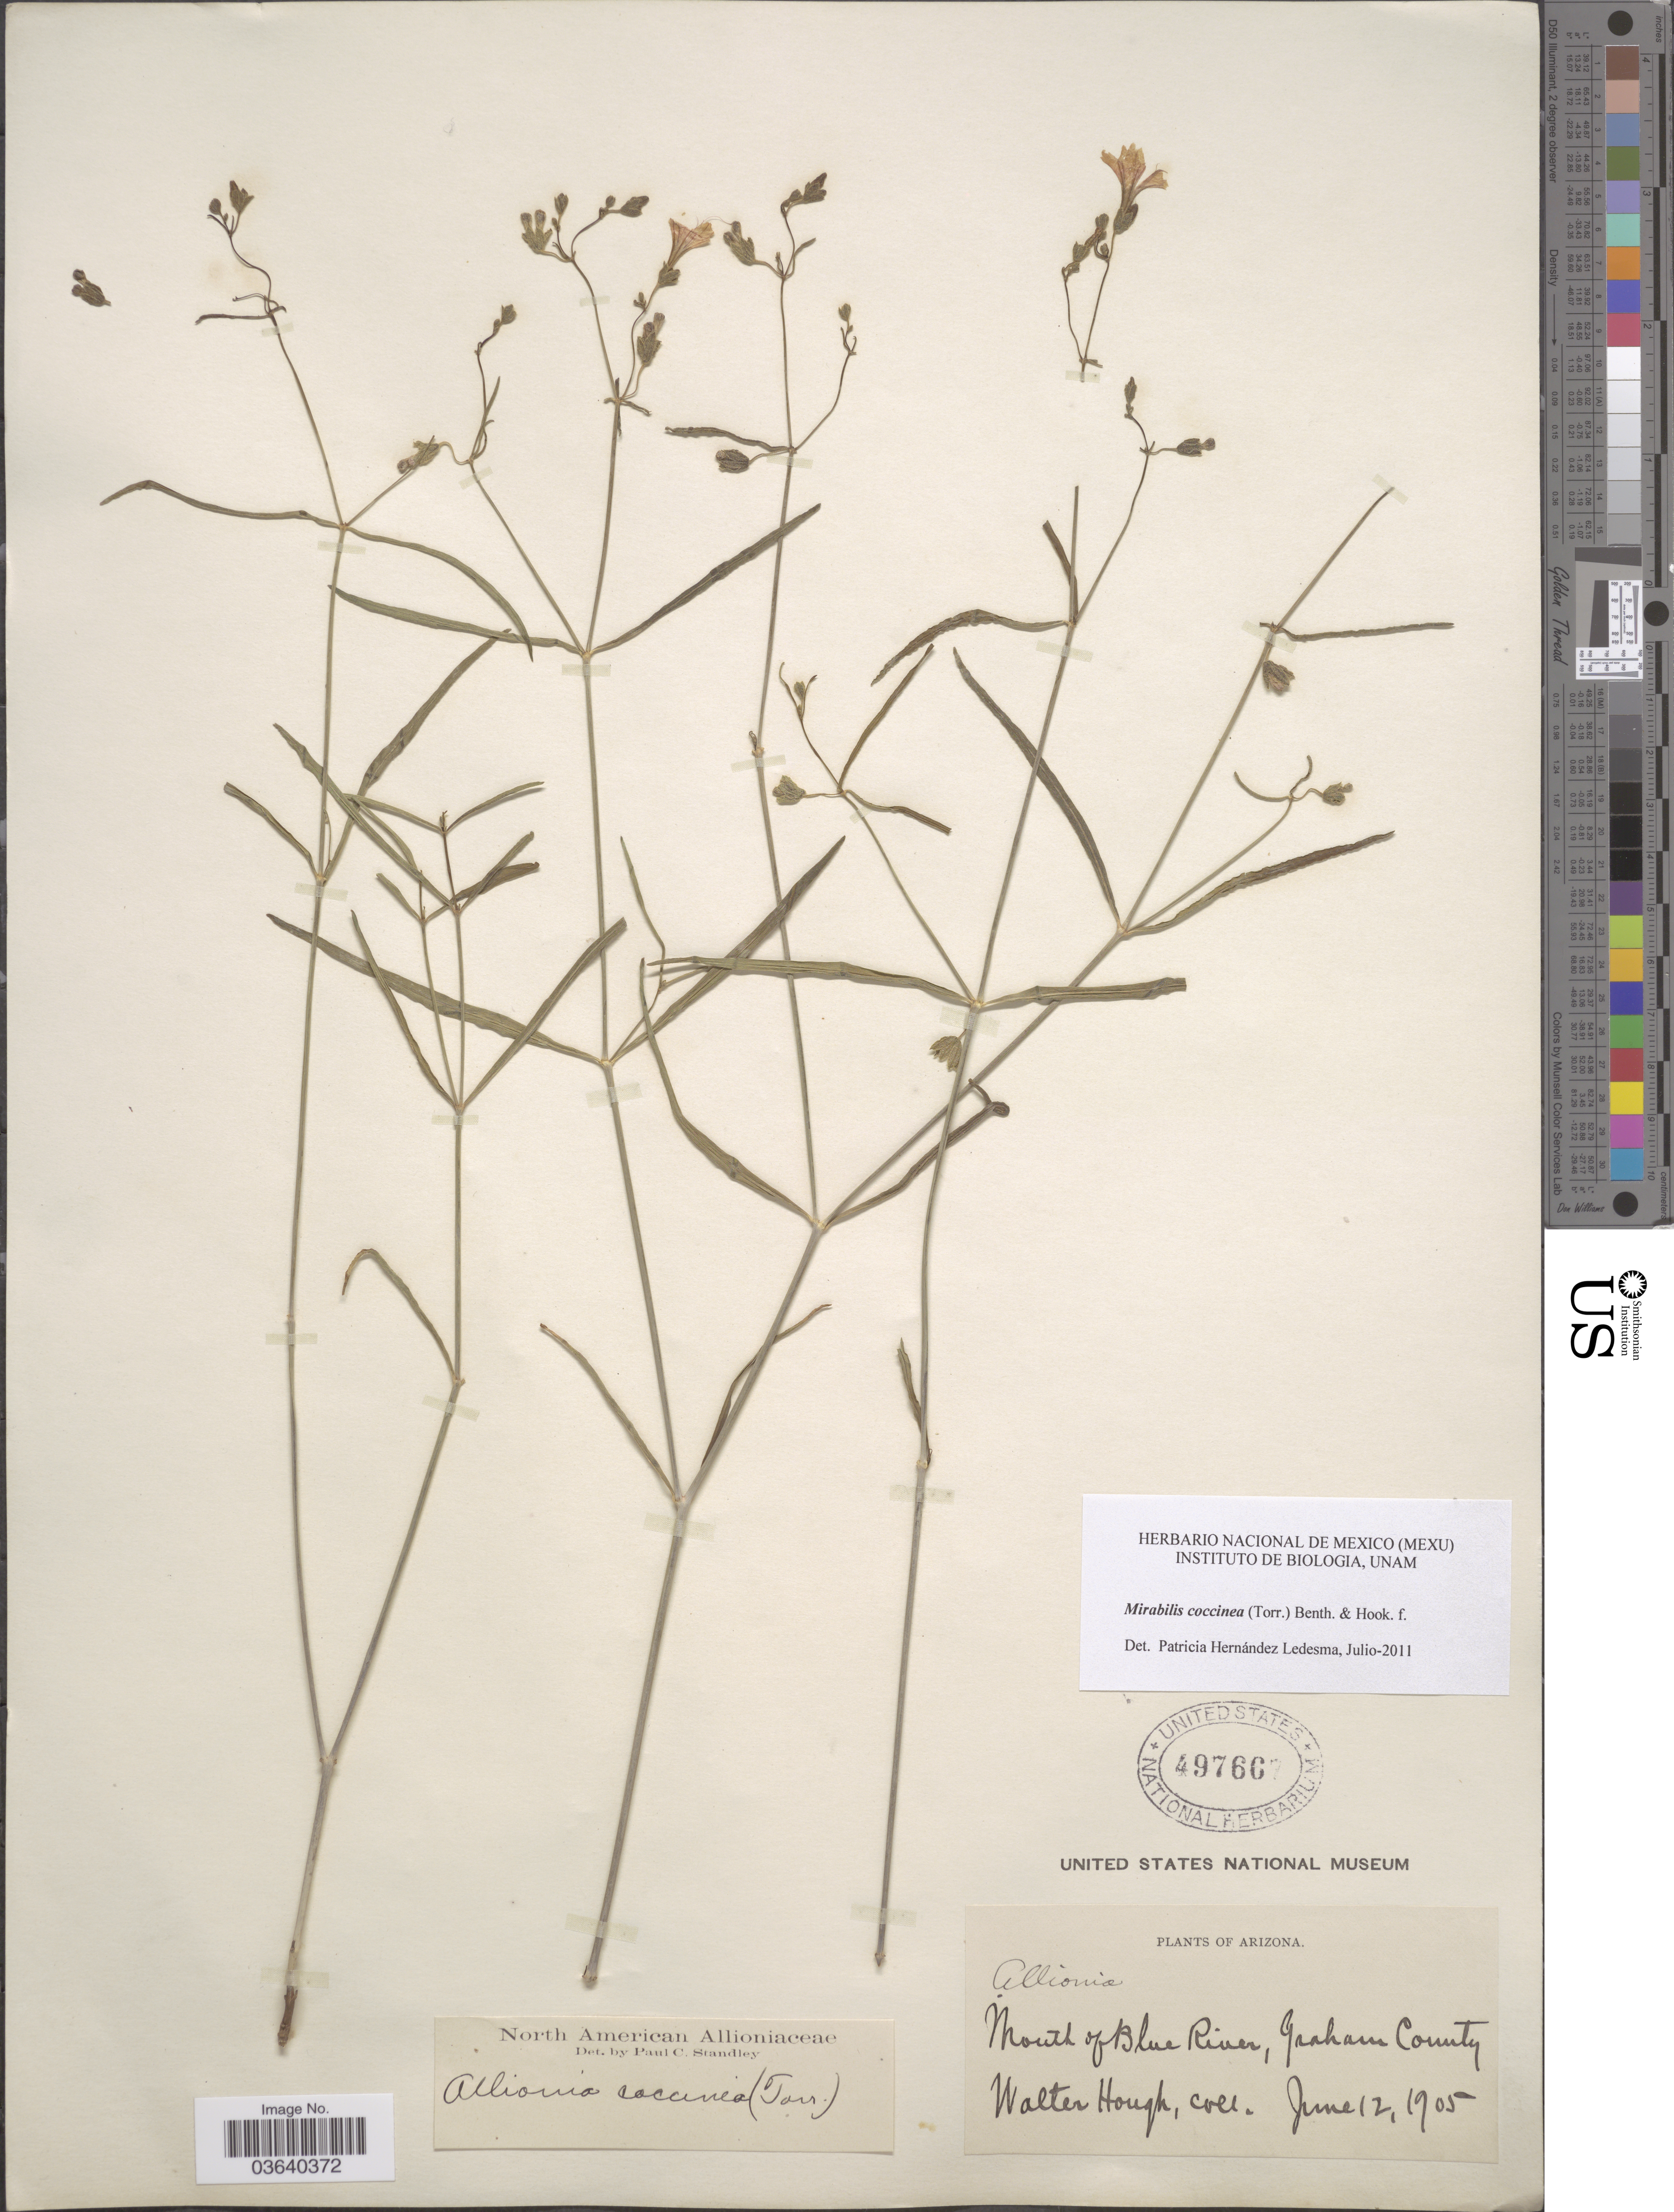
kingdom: Plantae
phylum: Tracheophyta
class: Magnoliopsida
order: Caryophyllales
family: Nyctaginaceae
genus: Mirabilis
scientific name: Mirabilis coccinea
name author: (Torr.) Benth. & Hook. f.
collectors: W. Hough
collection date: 1905-06-12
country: United States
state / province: Arizona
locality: Mouth of Blue River, Graham County.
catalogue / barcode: US 497667